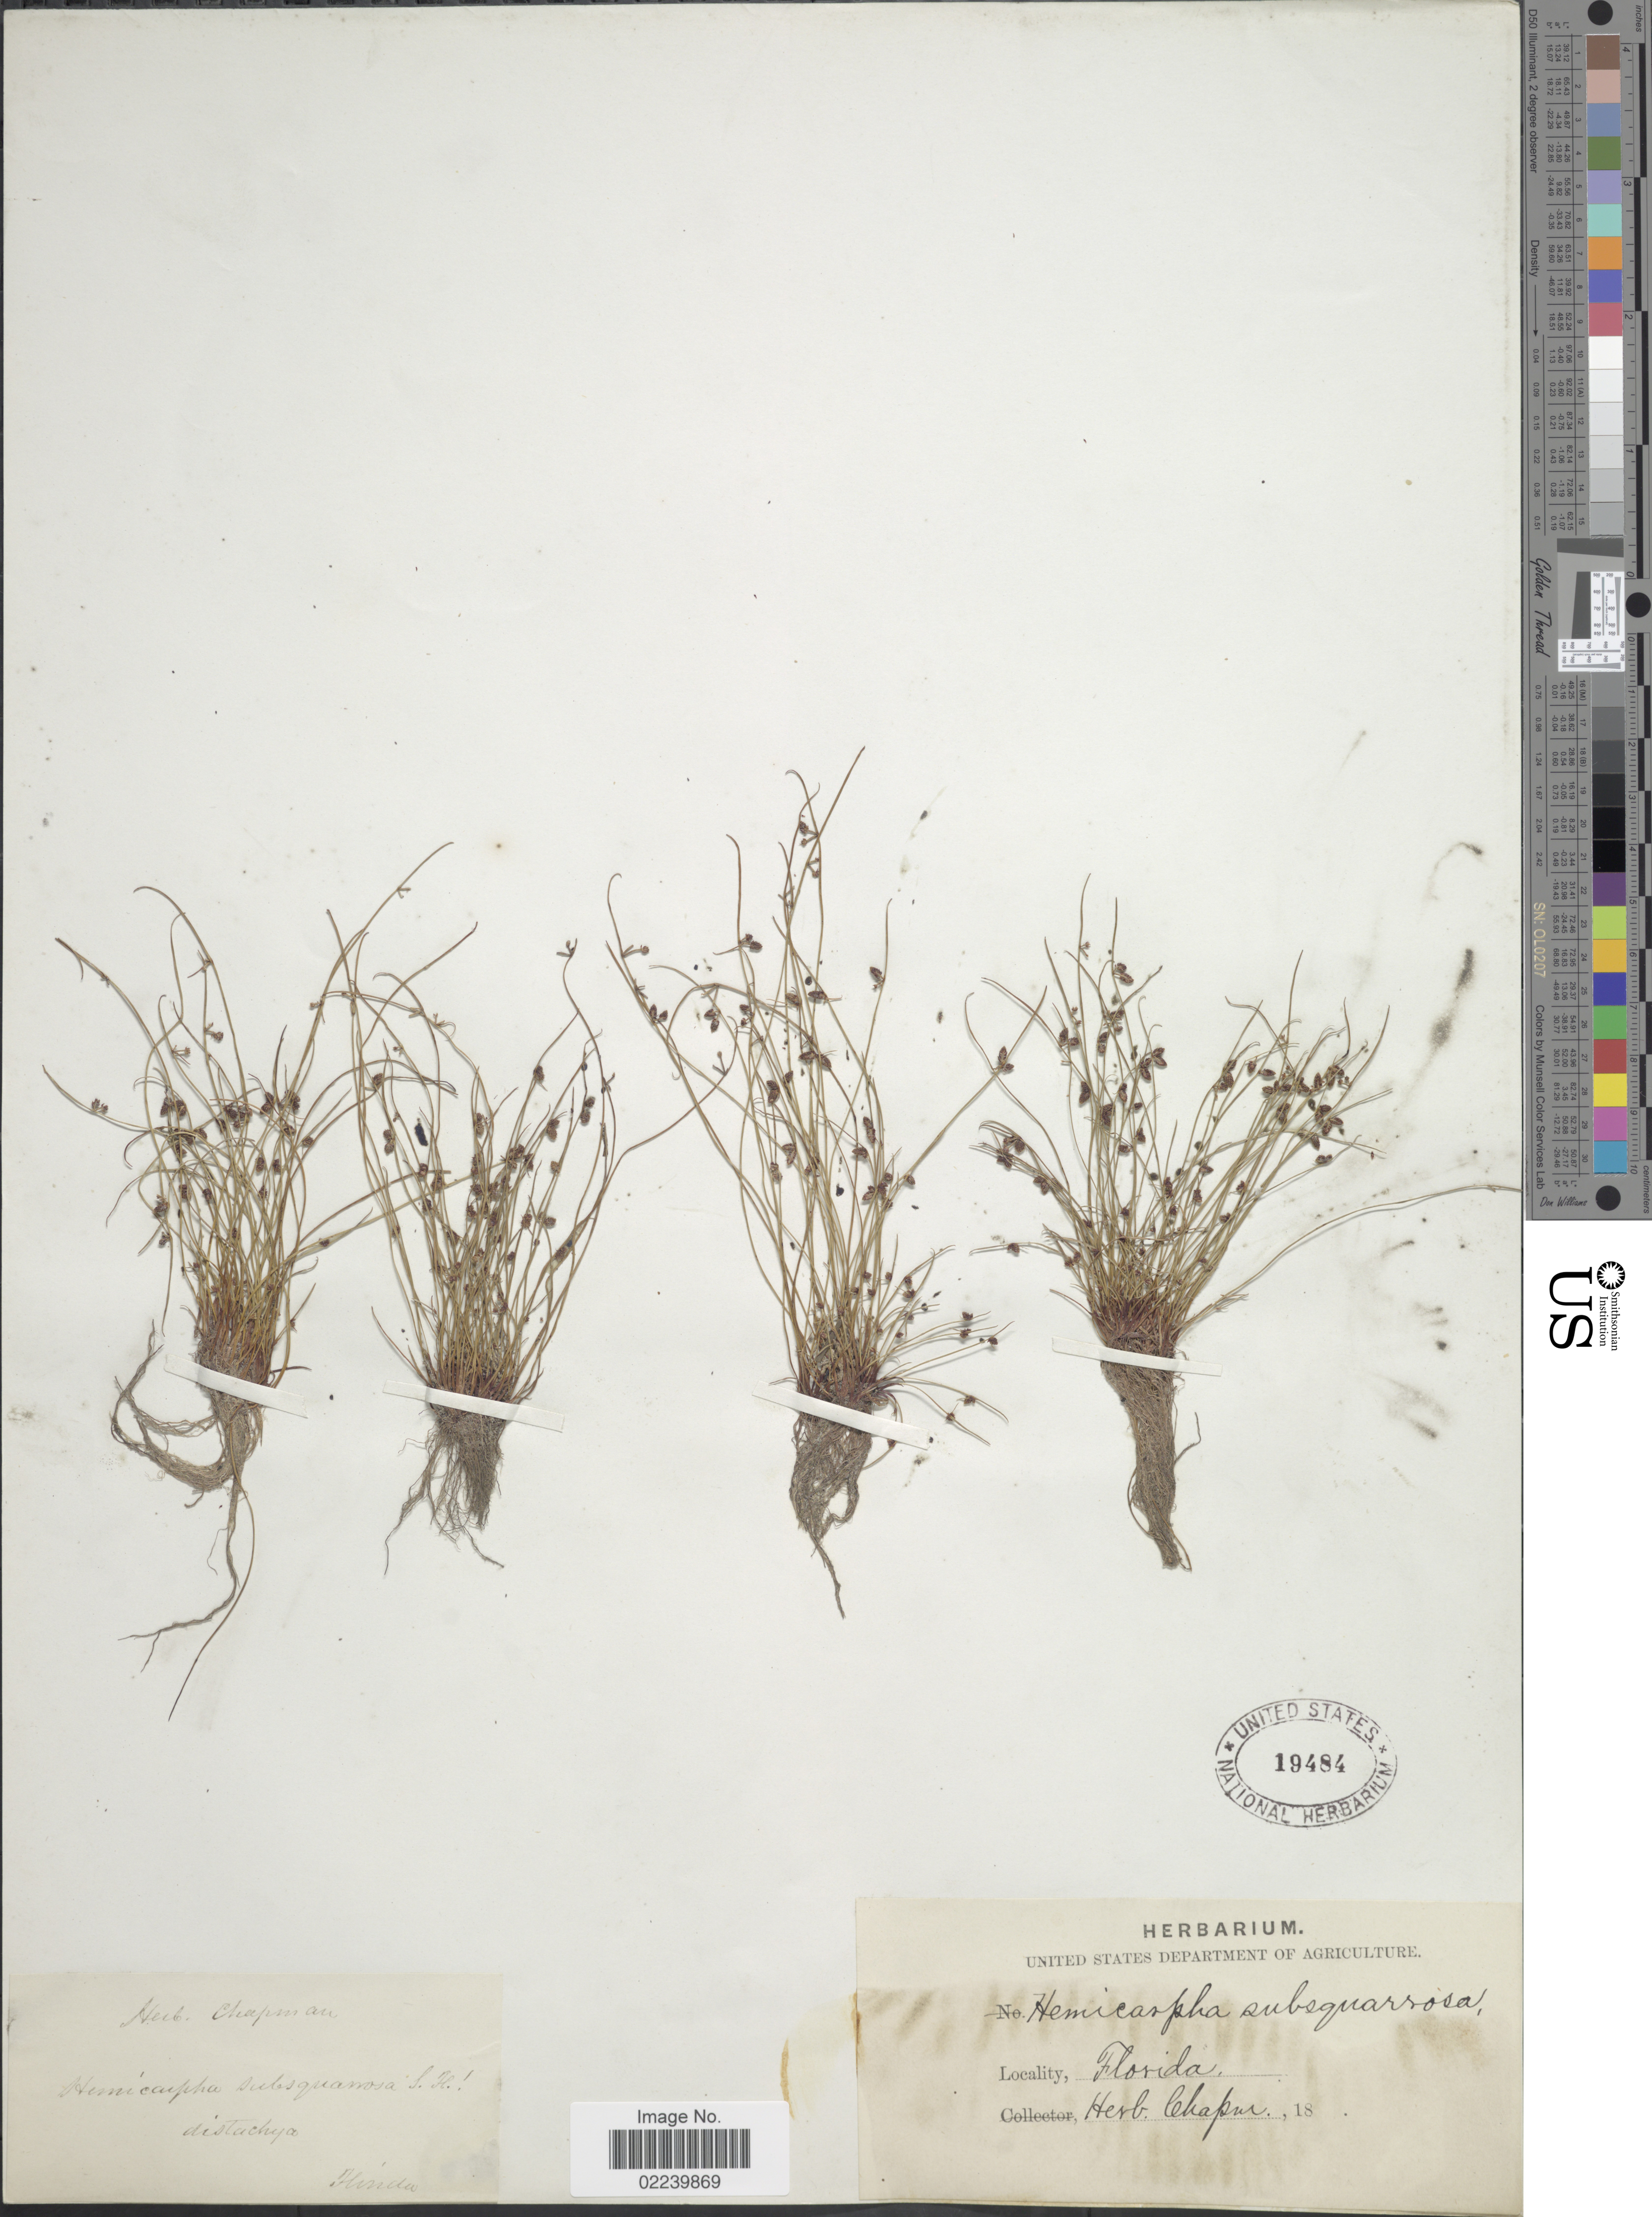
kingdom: Plantae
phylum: Tracheophyta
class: Liliopsida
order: Poales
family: Cyperaceae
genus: Cyperus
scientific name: Cyperus subsquarrosus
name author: (Muhl.) Bauters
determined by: Strong, M. T., (US), Smithsonian Institution - National Museum of Natural History (UNITED STATES)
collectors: ex herb. Chapman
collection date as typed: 18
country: United States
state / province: Florida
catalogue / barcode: US 19484